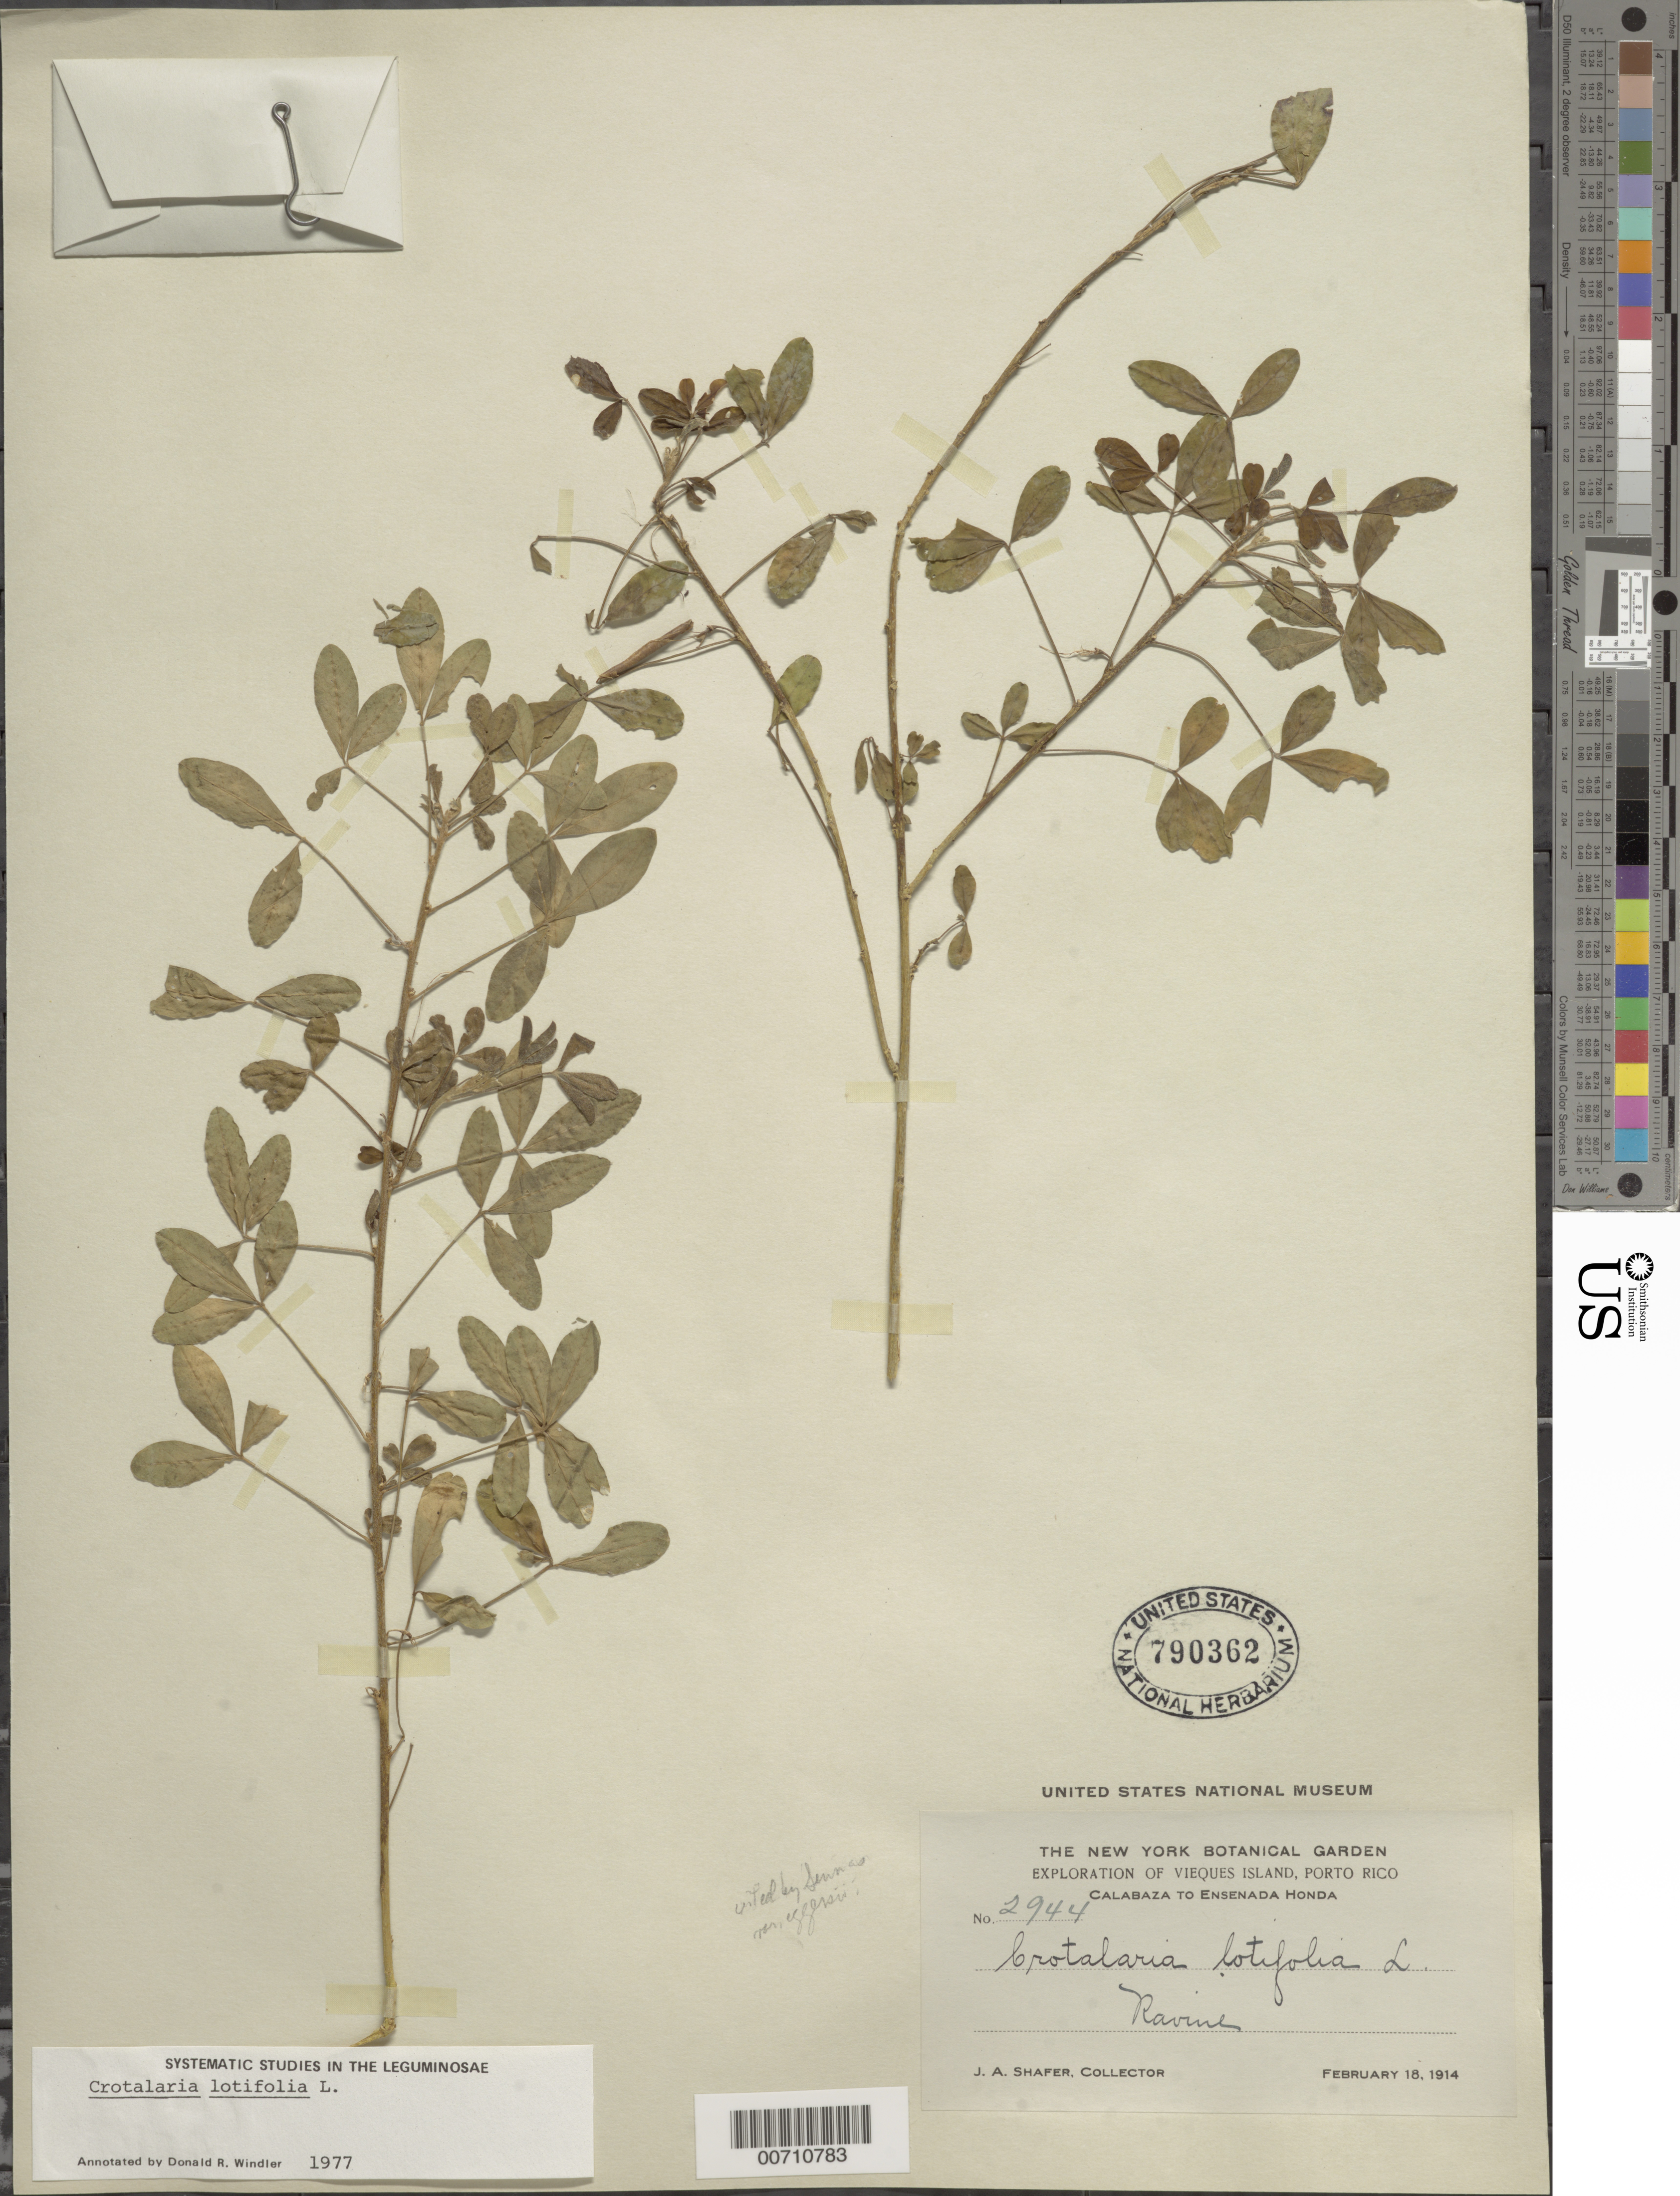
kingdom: Plantae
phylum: Tracheophyta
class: Magnoliopsida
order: Fabales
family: Fabaceae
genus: Crotalaria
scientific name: Crotalaria latifolia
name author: L.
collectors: J. A. Shafer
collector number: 2944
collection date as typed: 18 Feb 1914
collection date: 1914-02-18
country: Puerto Rico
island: Vieques Island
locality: Calabaza to Ensenada Honda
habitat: Ravine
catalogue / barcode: US 790362